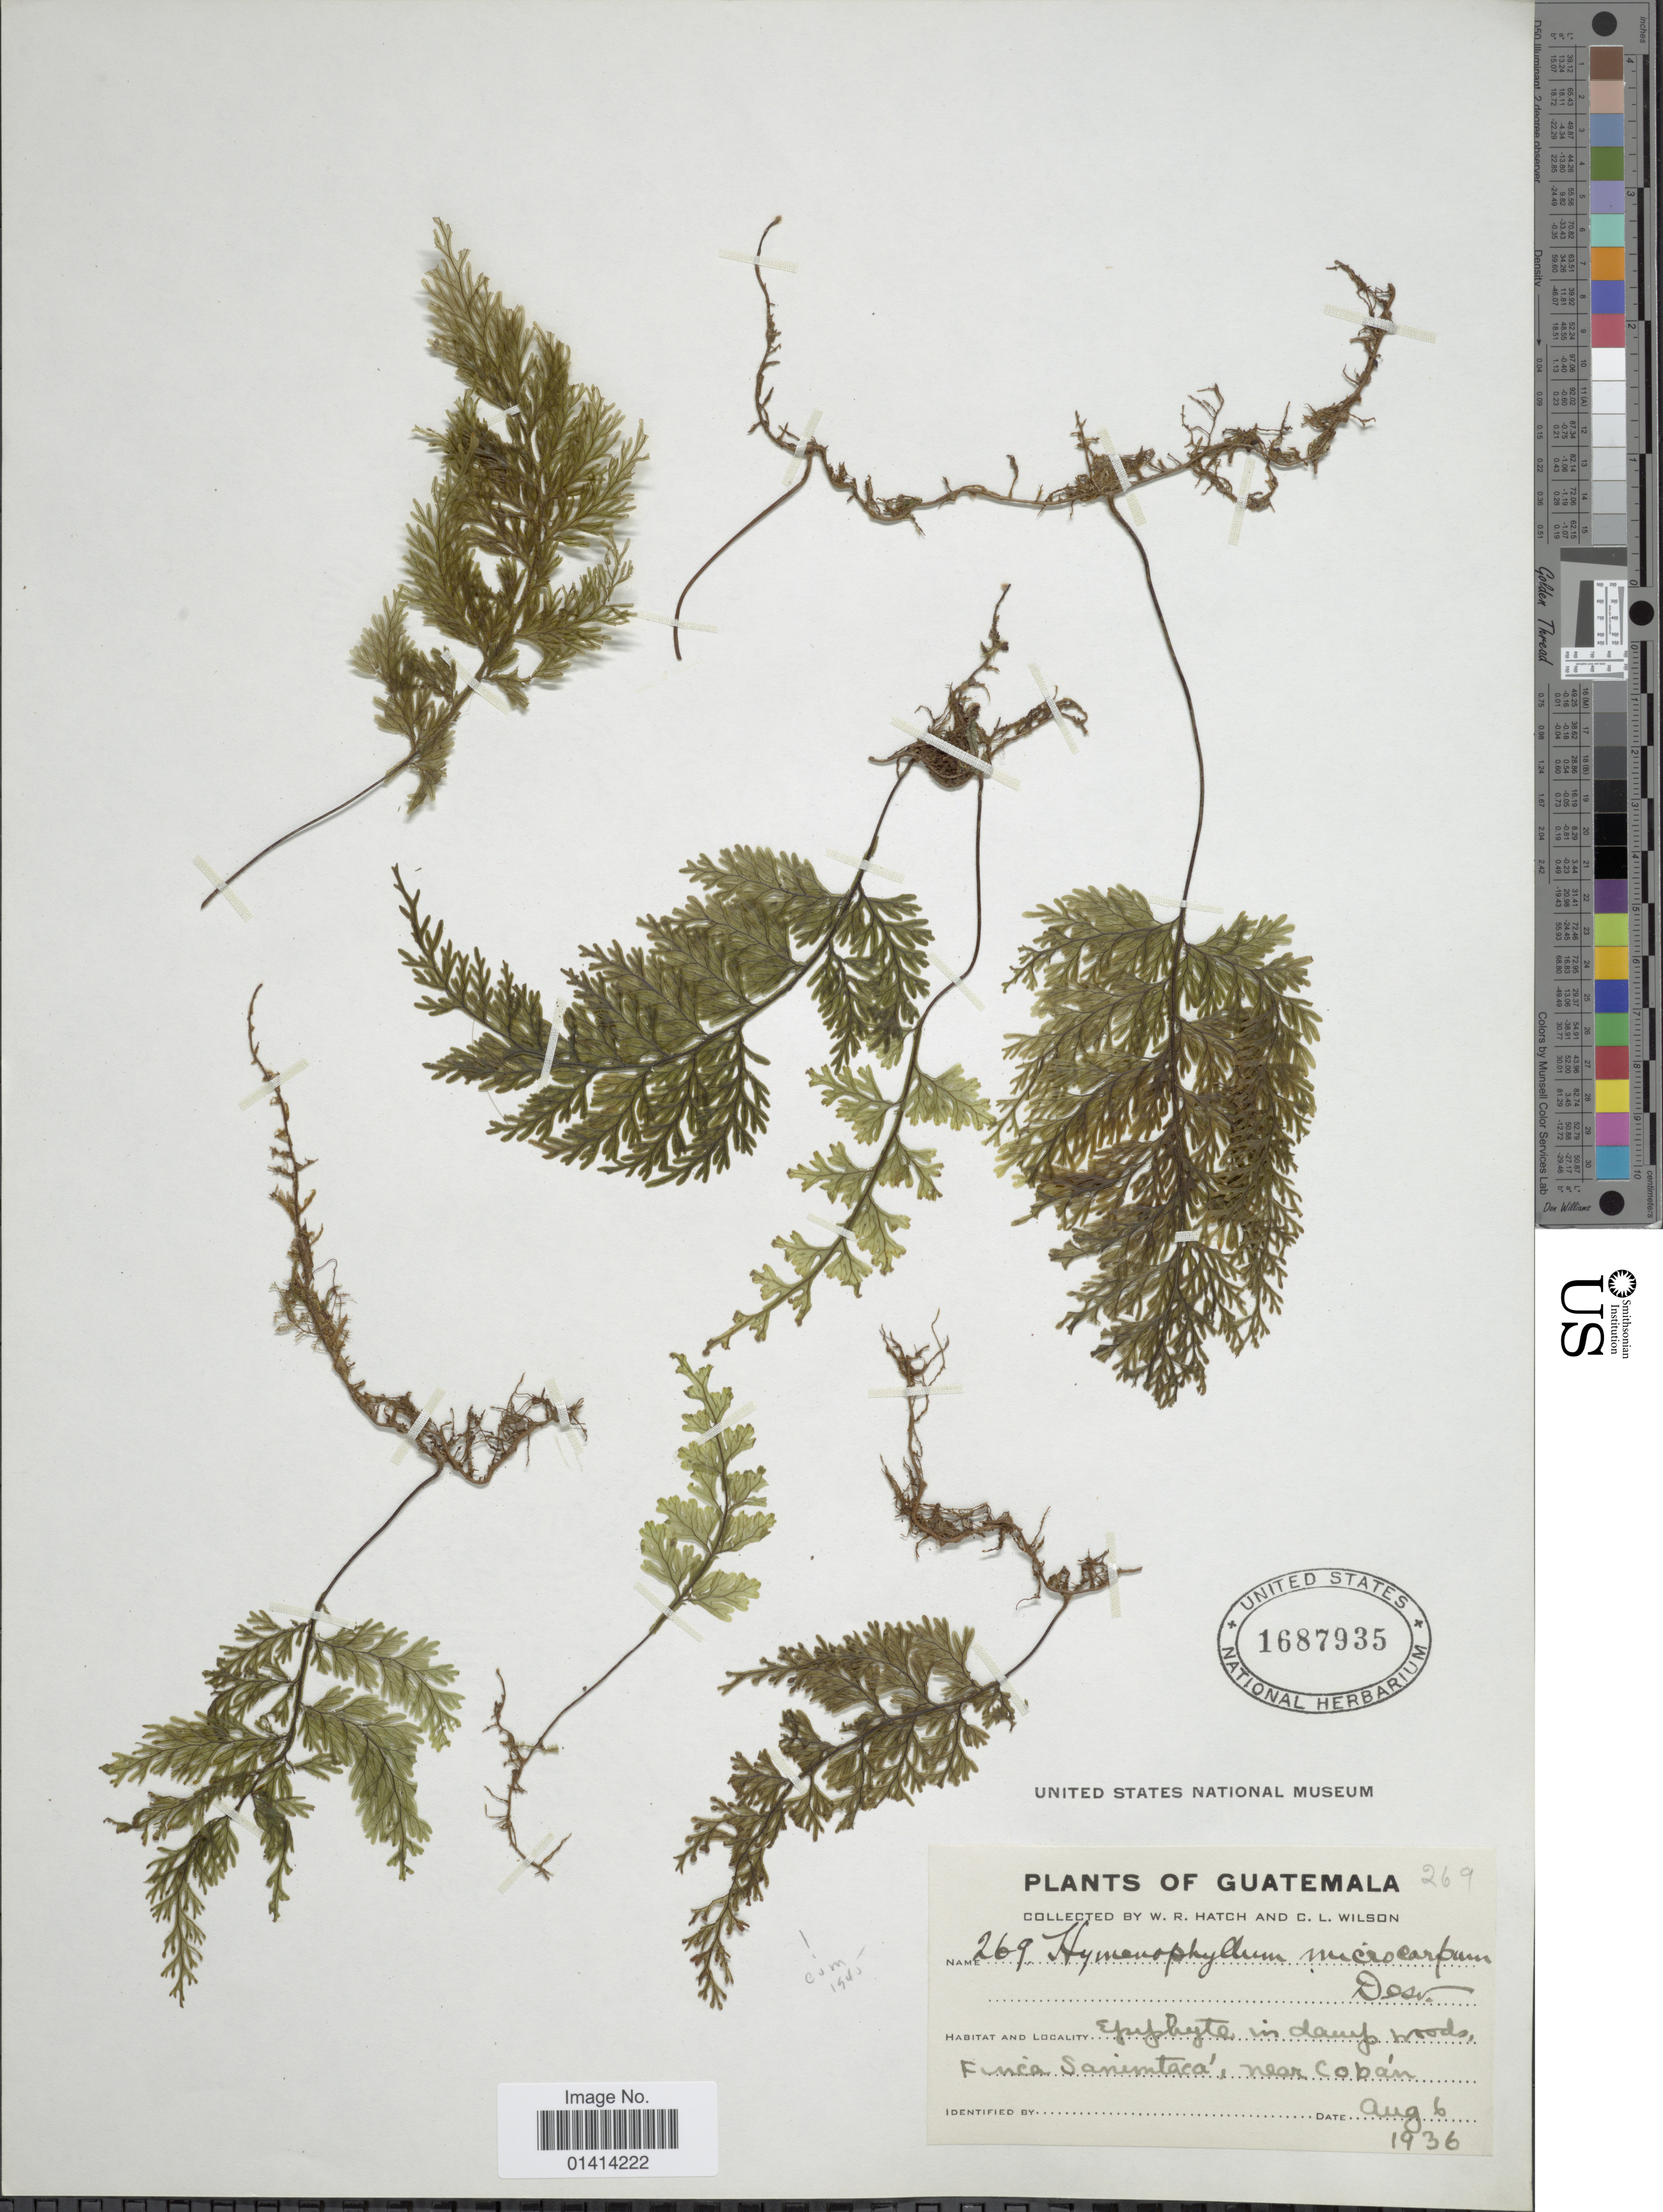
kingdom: Plantae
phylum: Tracheophyta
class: Polypodiopsida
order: Hymenophyllales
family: Hymenophyllaceae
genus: Hymenophyllum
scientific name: Hymenophyllum microcarpum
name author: (Desv.) Lellinger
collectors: W. Hatch & C. L. Wilson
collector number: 269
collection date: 1936-08-06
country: Guatemala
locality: Finca Sanimtaca'near Cobán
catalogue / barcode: US 1687935